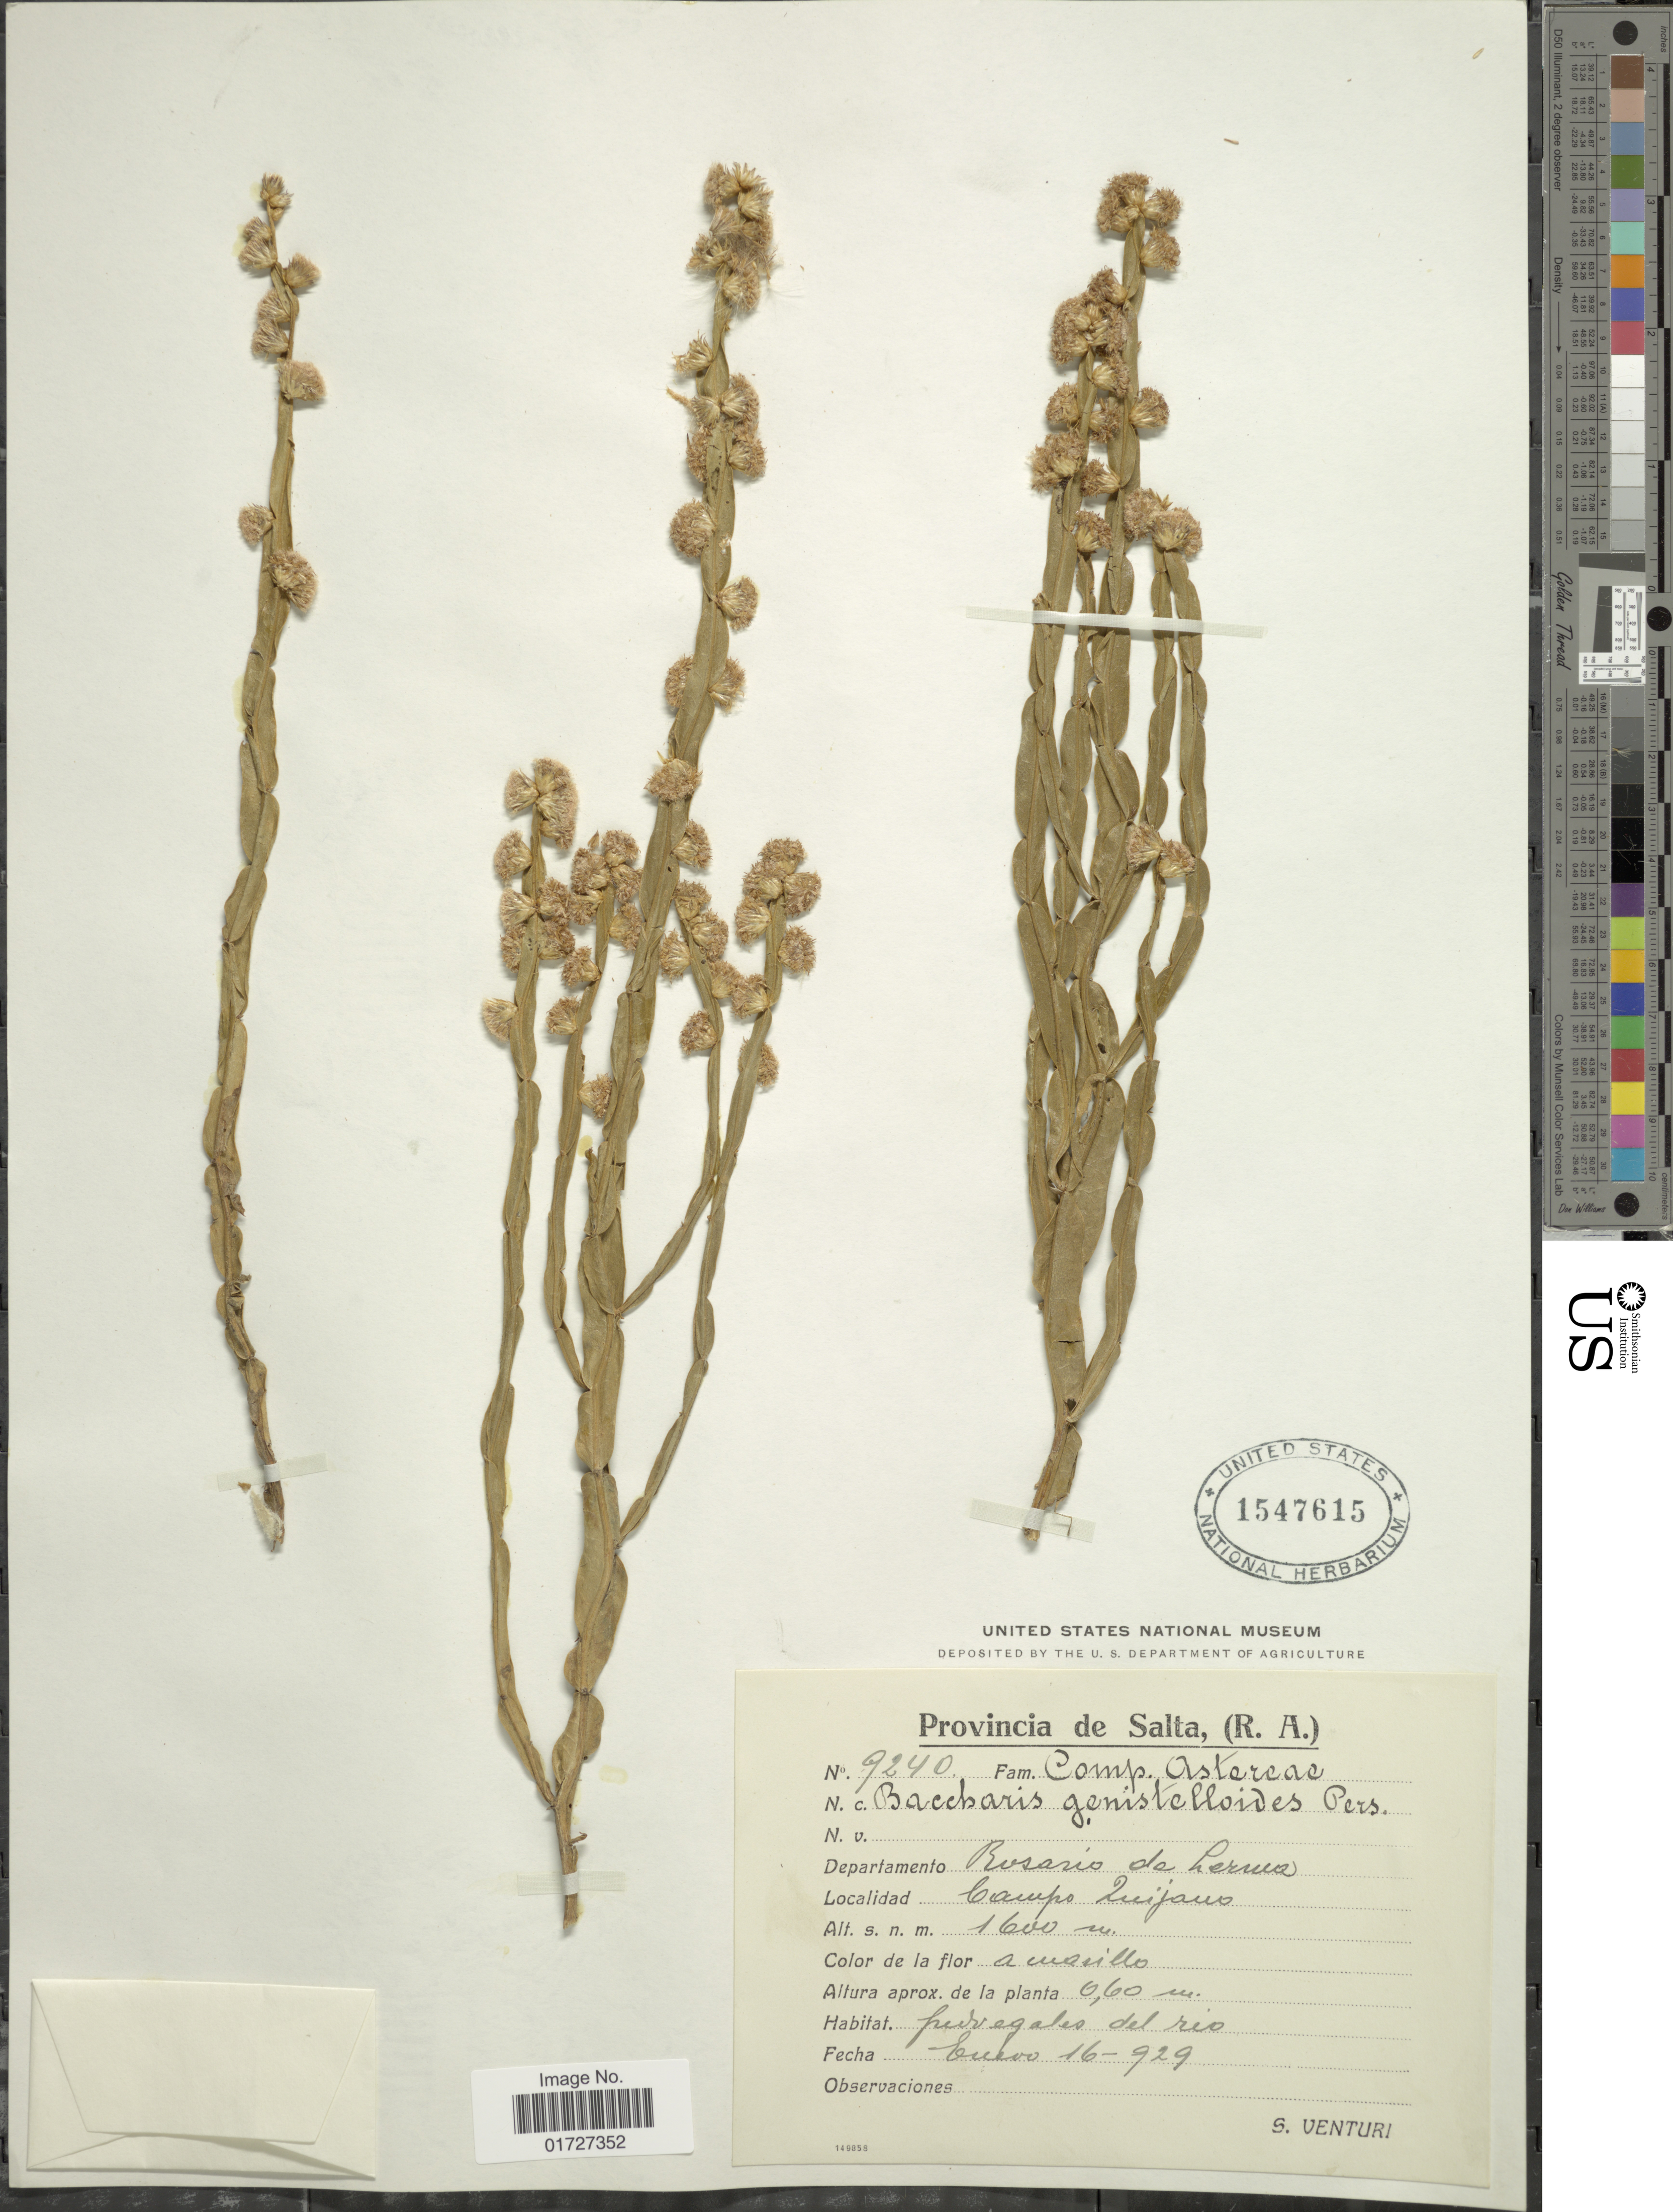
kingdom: Plantae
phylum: Tracheophyta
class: Magnoliopsida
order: Asterales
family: Asteraceae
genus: Baccharis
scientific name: Baccharis genistelloides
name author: (Lam.) Pers.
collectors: S. Venturi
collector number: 9240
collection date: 1929-01-16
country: Argentina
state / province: Salta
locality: Departamento Rosario de Lerma, Campo Quijano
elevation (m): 1600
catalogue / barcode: US 1547615